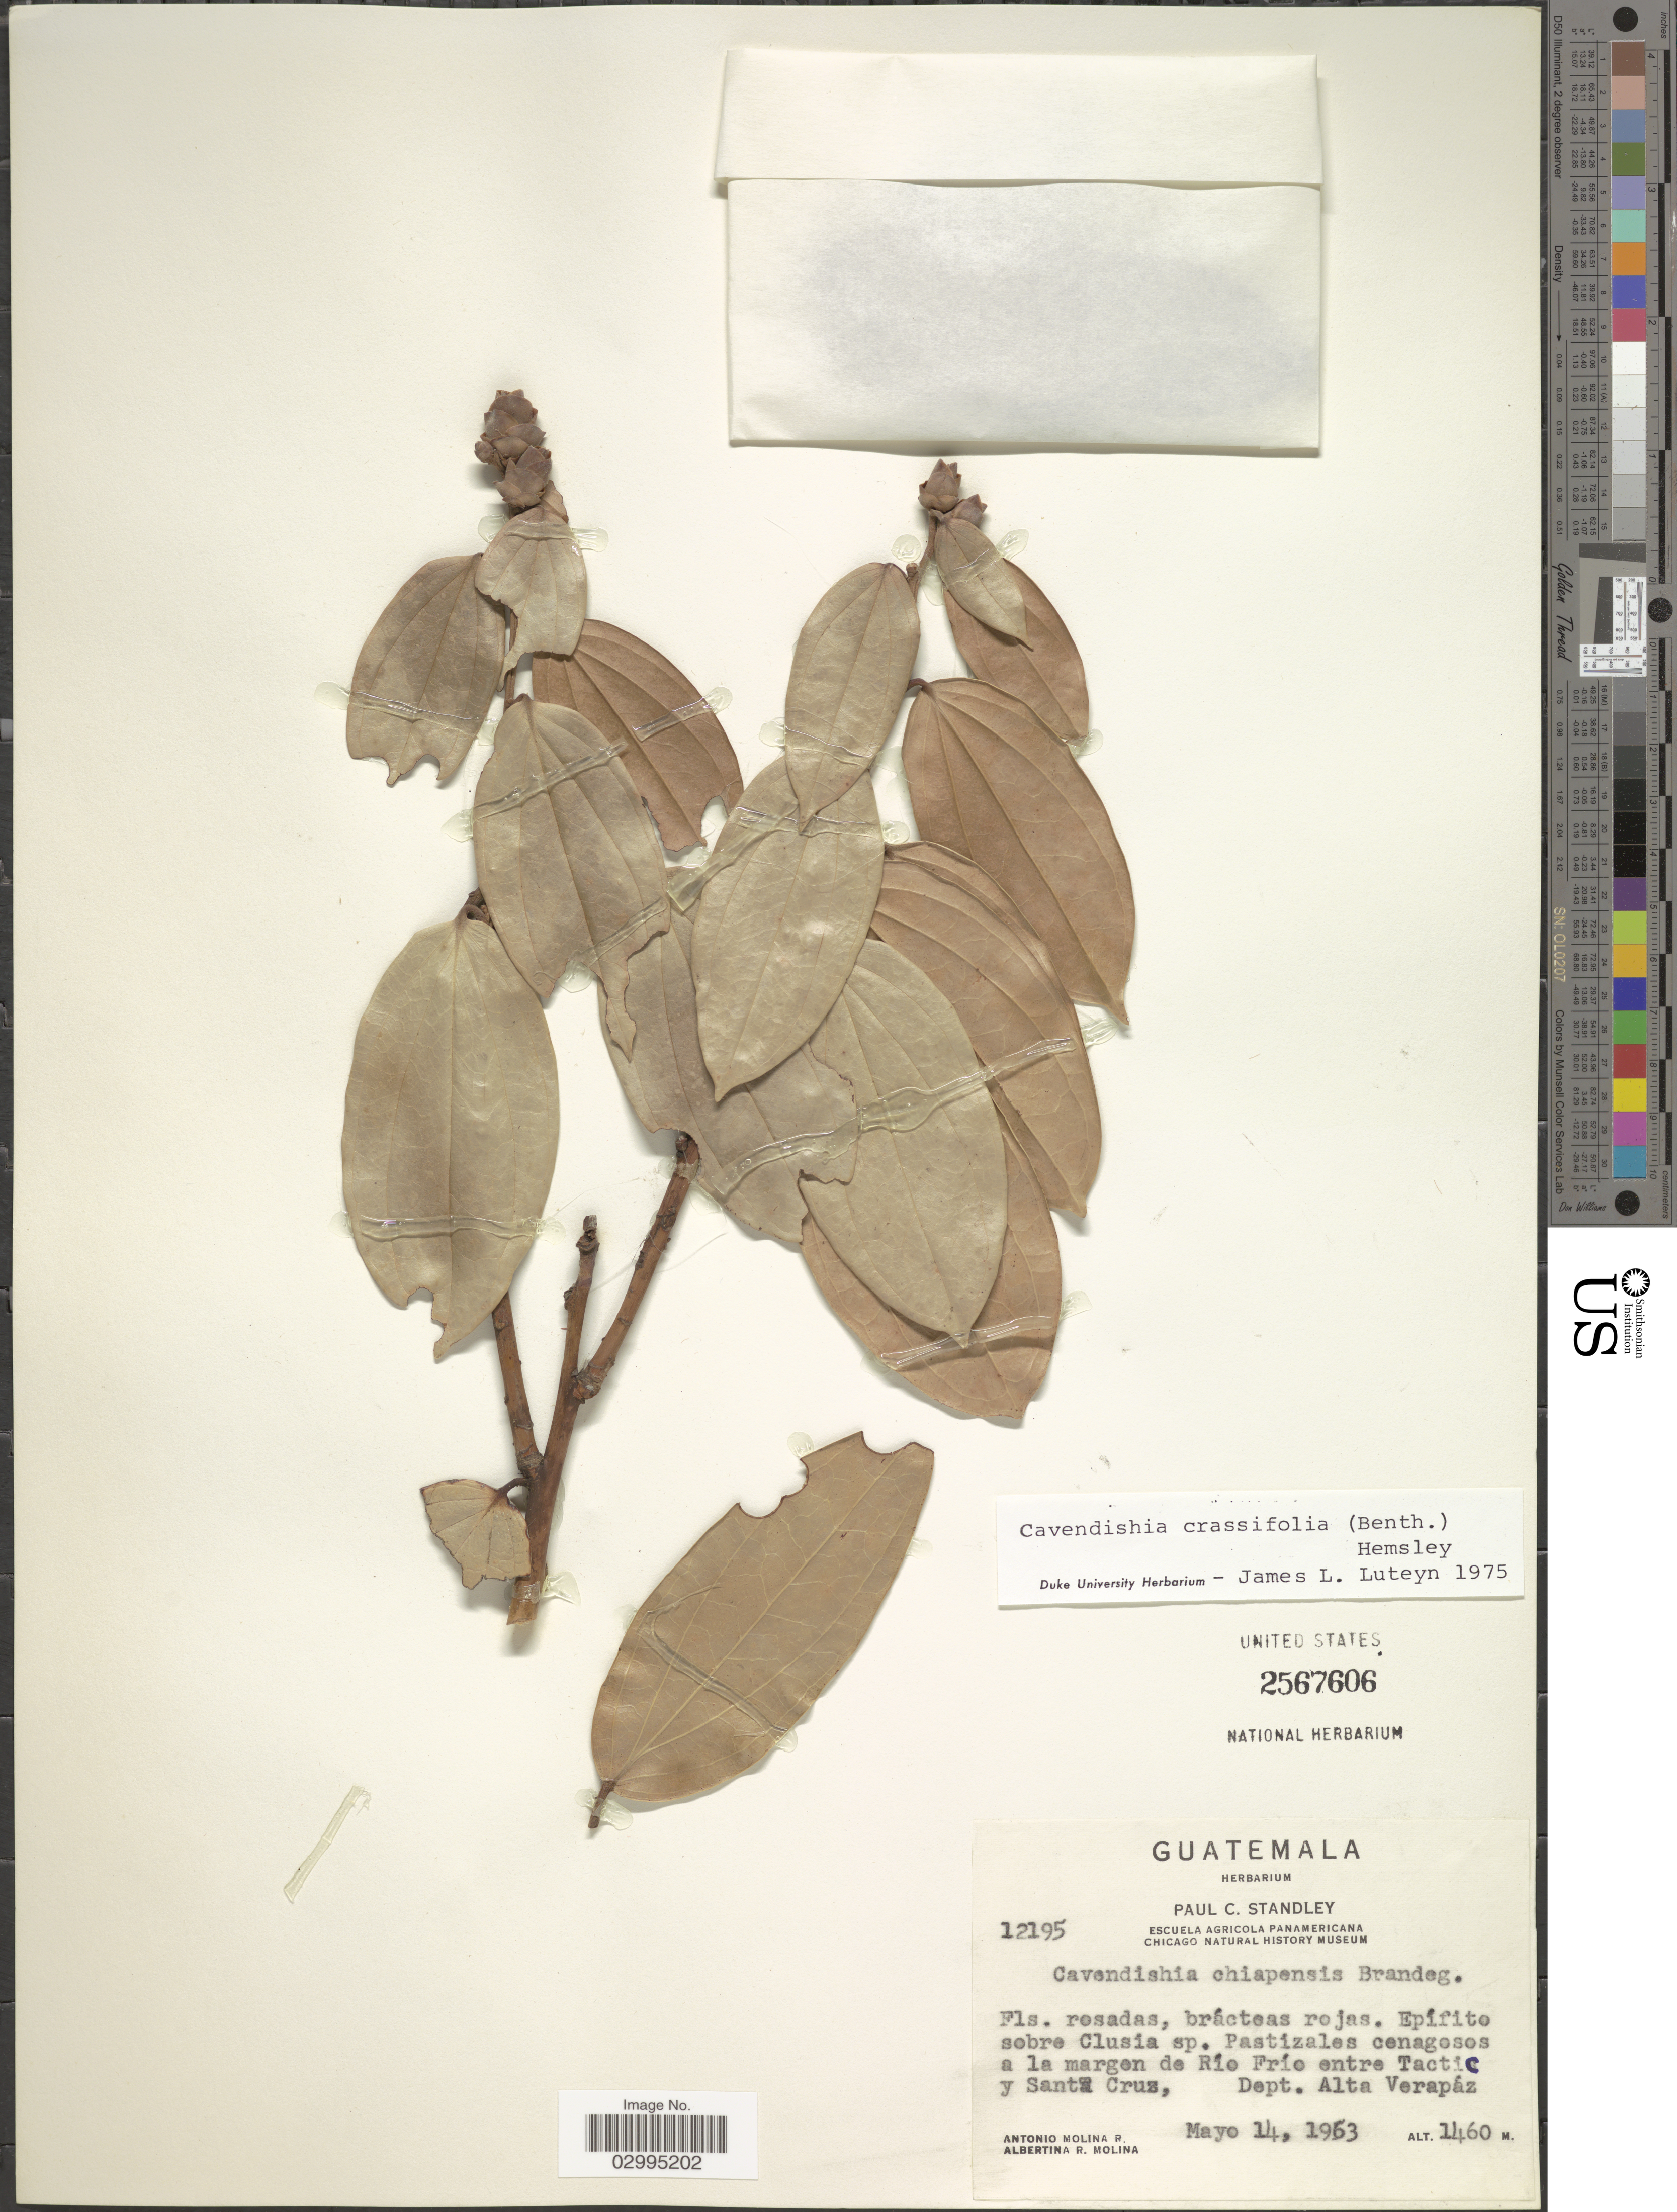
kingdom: Plantae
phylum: Tracheophyta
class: Magnoliopsida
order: Ericales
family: Ericaceae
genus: Cavendishia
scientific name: Cavendishia crassifolia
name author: (Benth.) Hemsl.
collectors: A. Molina R. & A. R. Molina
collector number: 12195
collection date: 1963-05-14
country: Guatemala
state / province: Alta Verapaz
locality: A la margen de Río Frío entre Tactic y Santa Cruz, Dept. Alta Verapáz.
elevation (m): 1460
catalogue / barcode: US 2567606